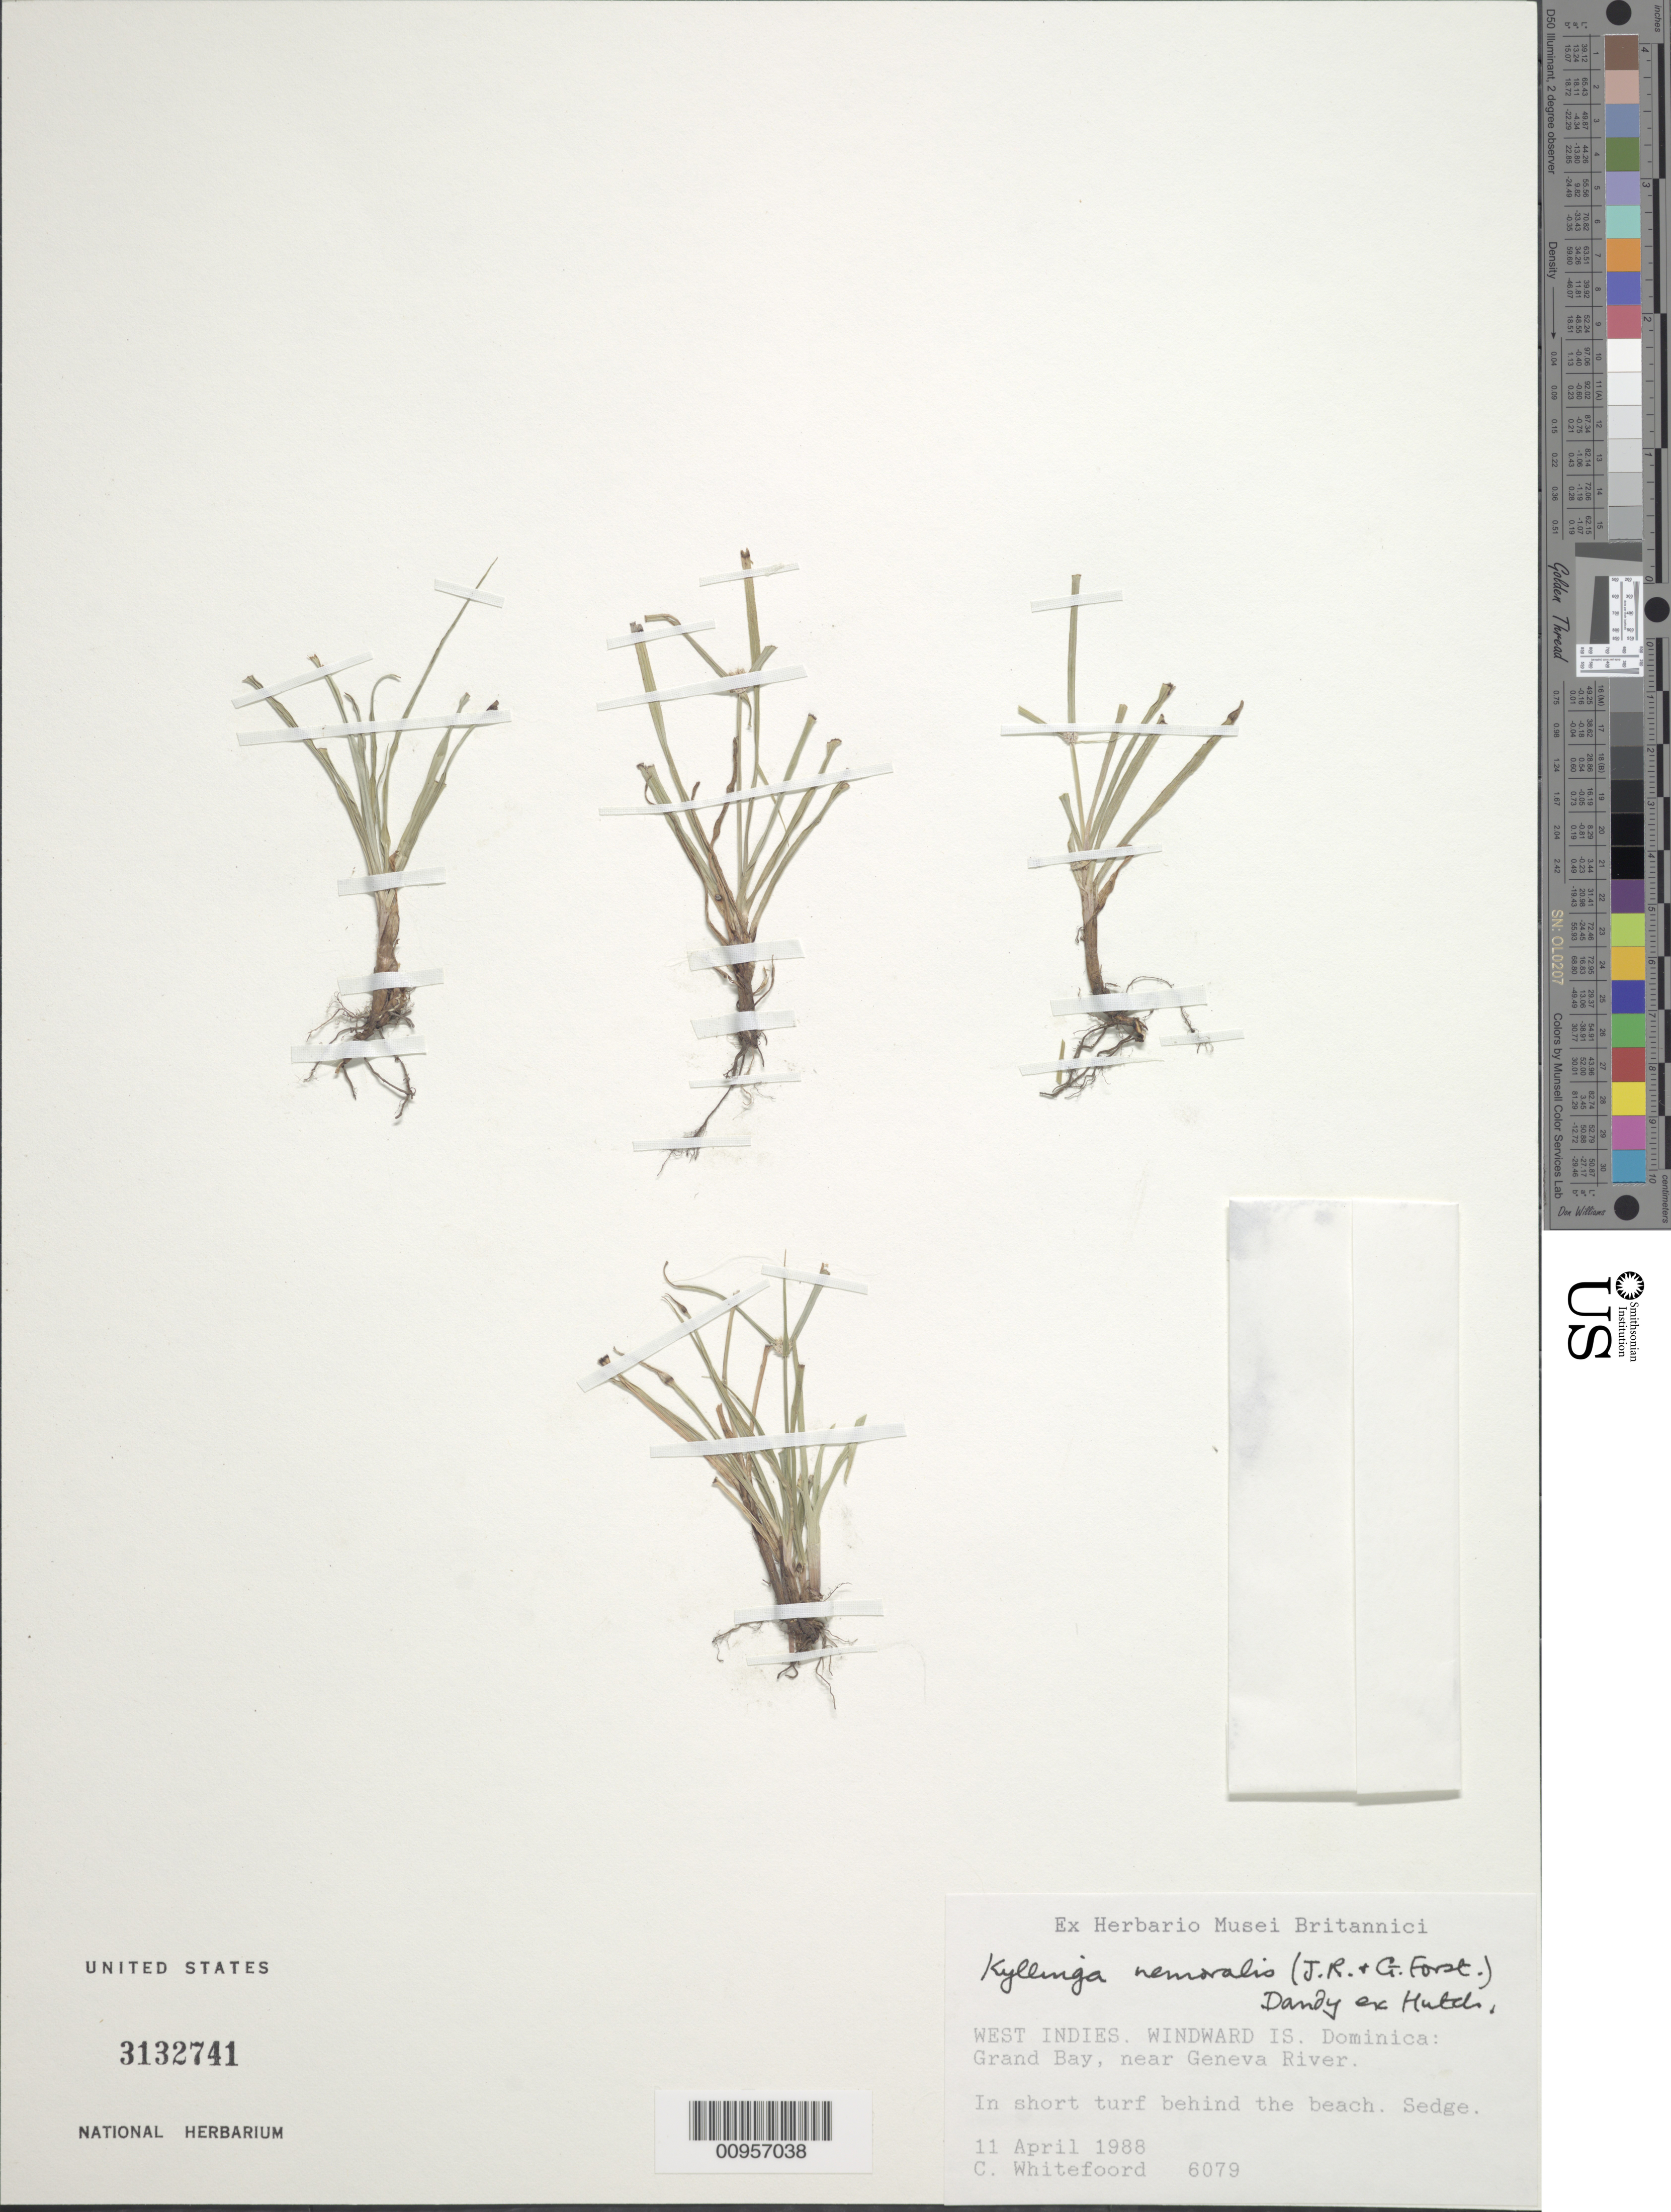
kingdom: Plantae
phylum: Tracheophyta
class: Liliopsida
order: Poales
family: Cyperaceae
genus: Cyperus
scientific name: Cyperus mindorensis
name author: (Steud.) Huygh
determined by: Strong, M. T., (US), Smithsonian Institution - National Museum of Natural History (UNITED STATES)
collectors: C. Whitefoord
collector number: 6079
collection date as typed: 11 Apr 1988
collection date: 1988-04-11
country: Dominica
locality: Grand Bay, near Geneva River, behind the beach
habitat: In short tuft behind the beach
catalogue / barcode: US 3132741